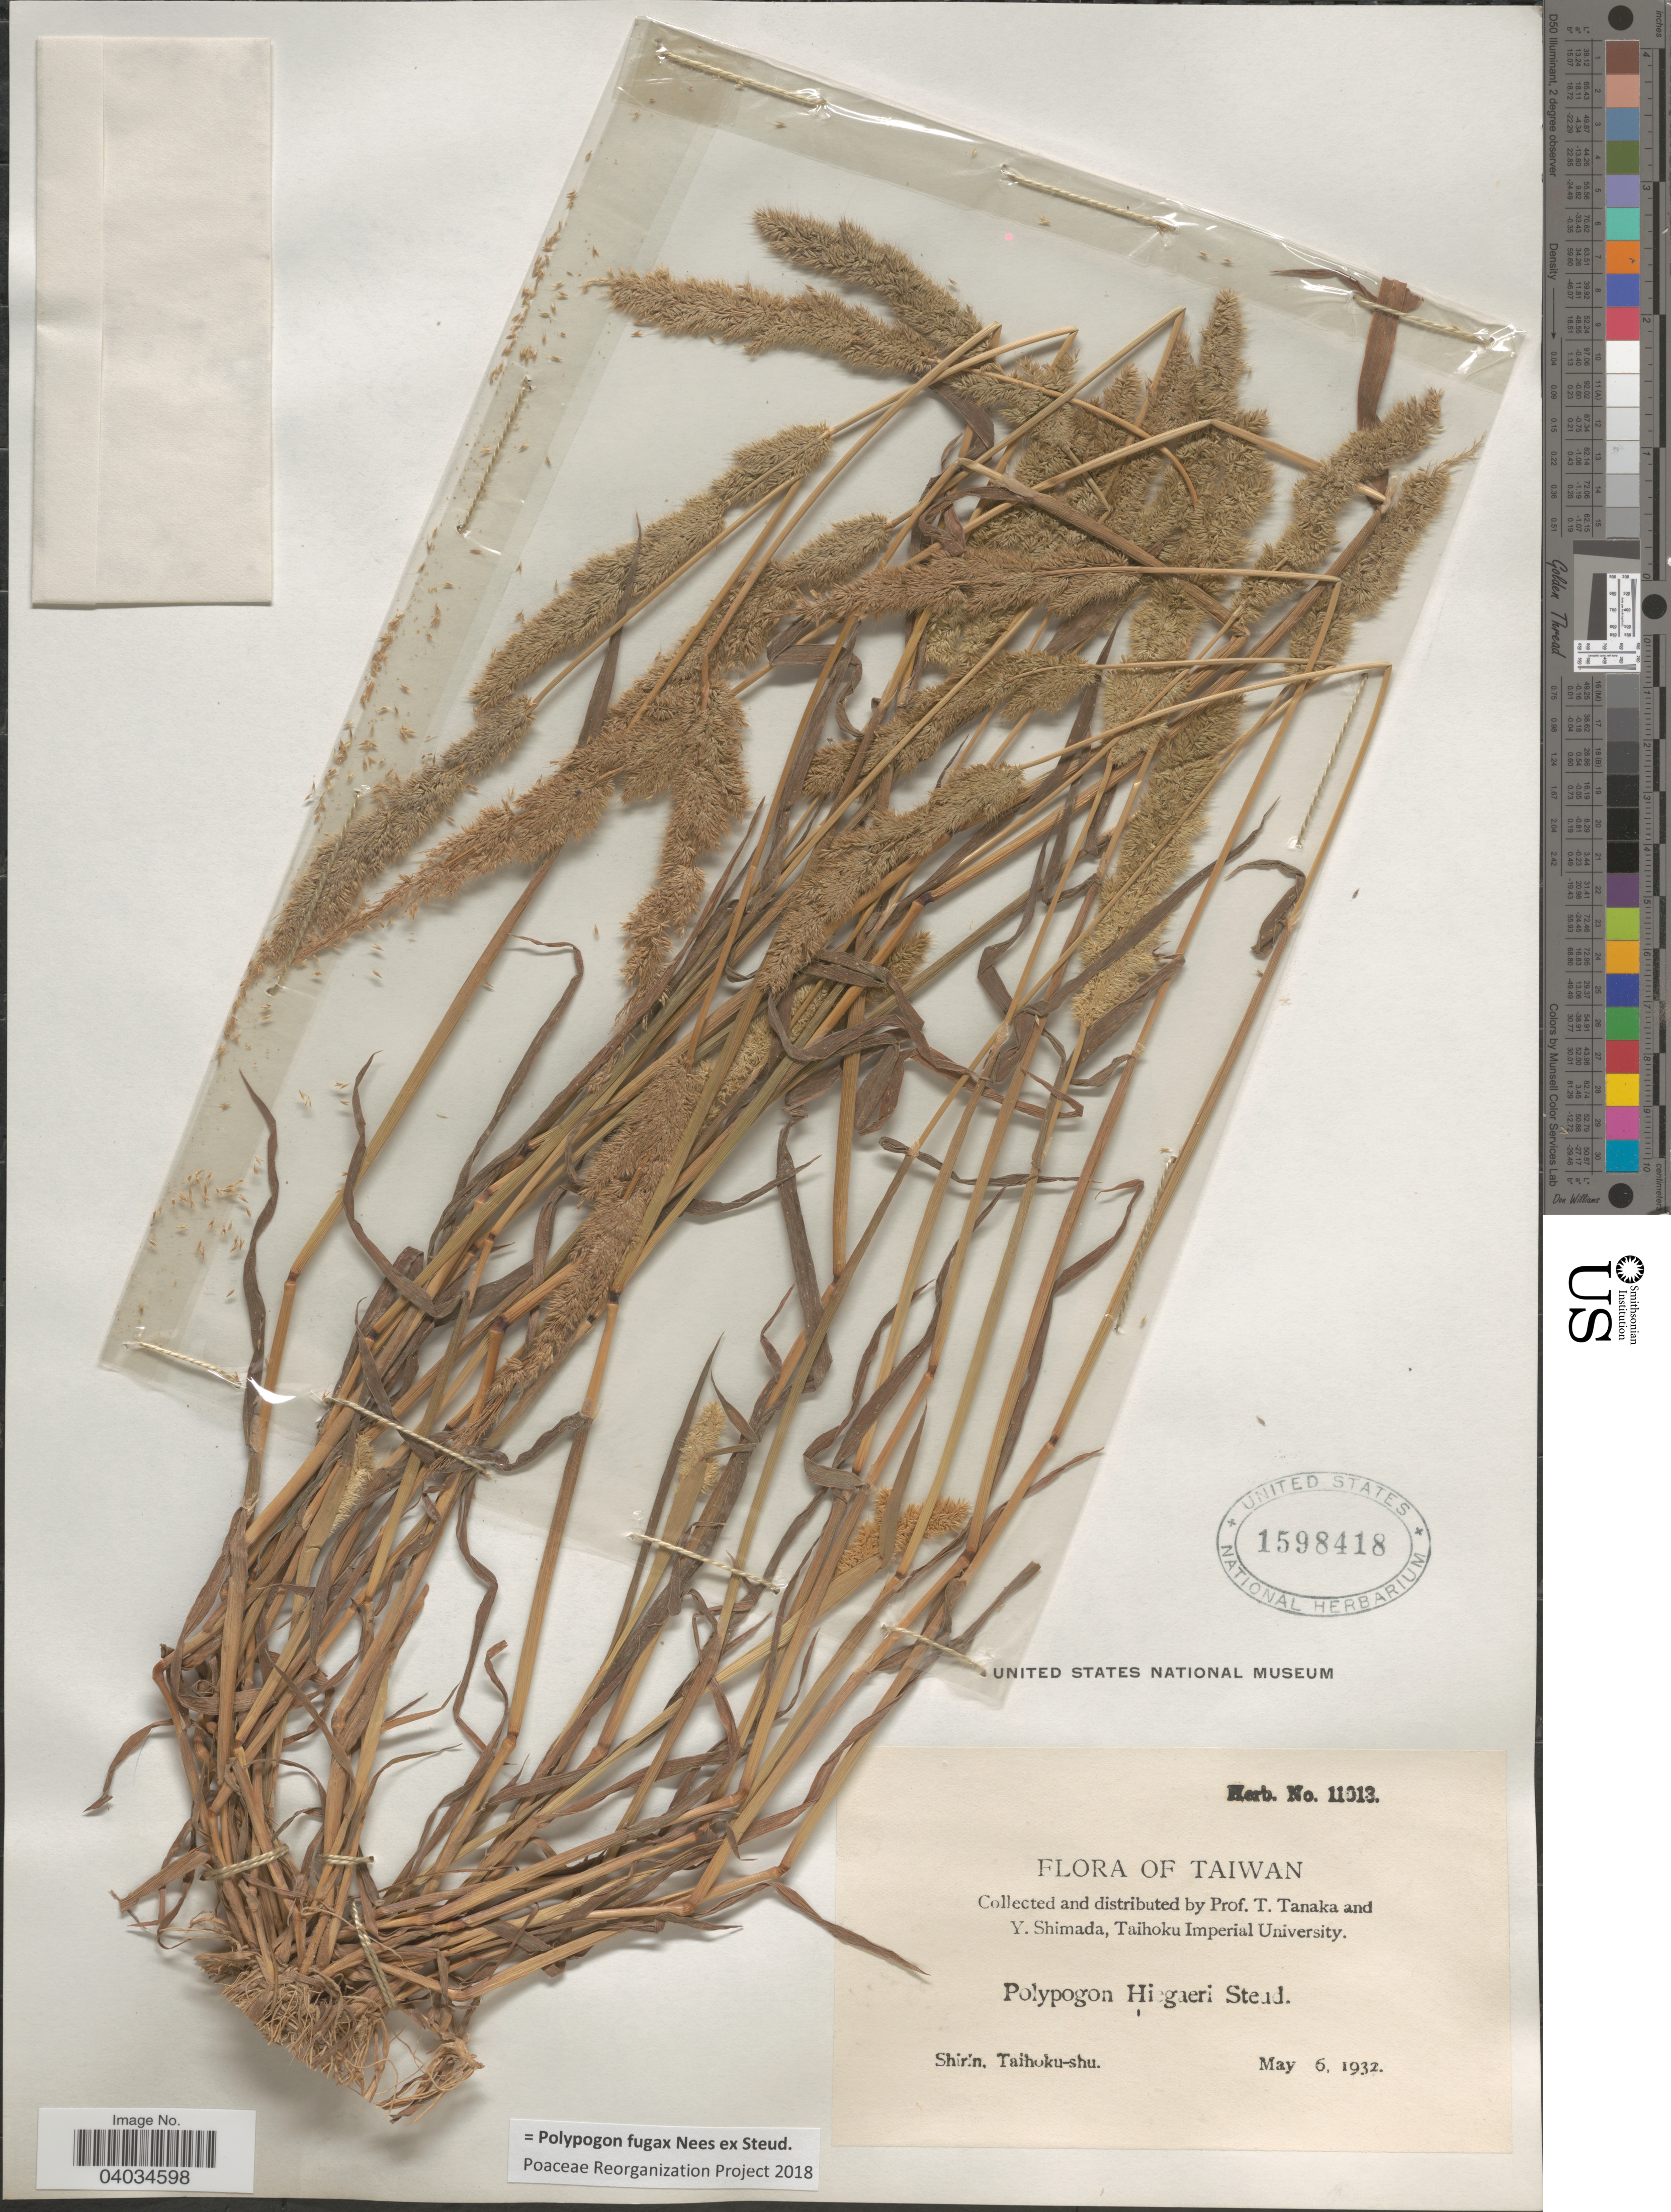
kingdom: Plantae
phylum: Tracheophyta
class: Liliopsida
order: Poales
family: Poaceae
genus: Polypogon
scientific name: Polypogon fugax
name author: Nees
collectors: T. Tanaka & Y. Shimada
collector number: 11013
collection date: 1932-05-06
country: Taiwan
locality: Shirin, Taihoku-shu.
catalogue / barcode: US 1598418